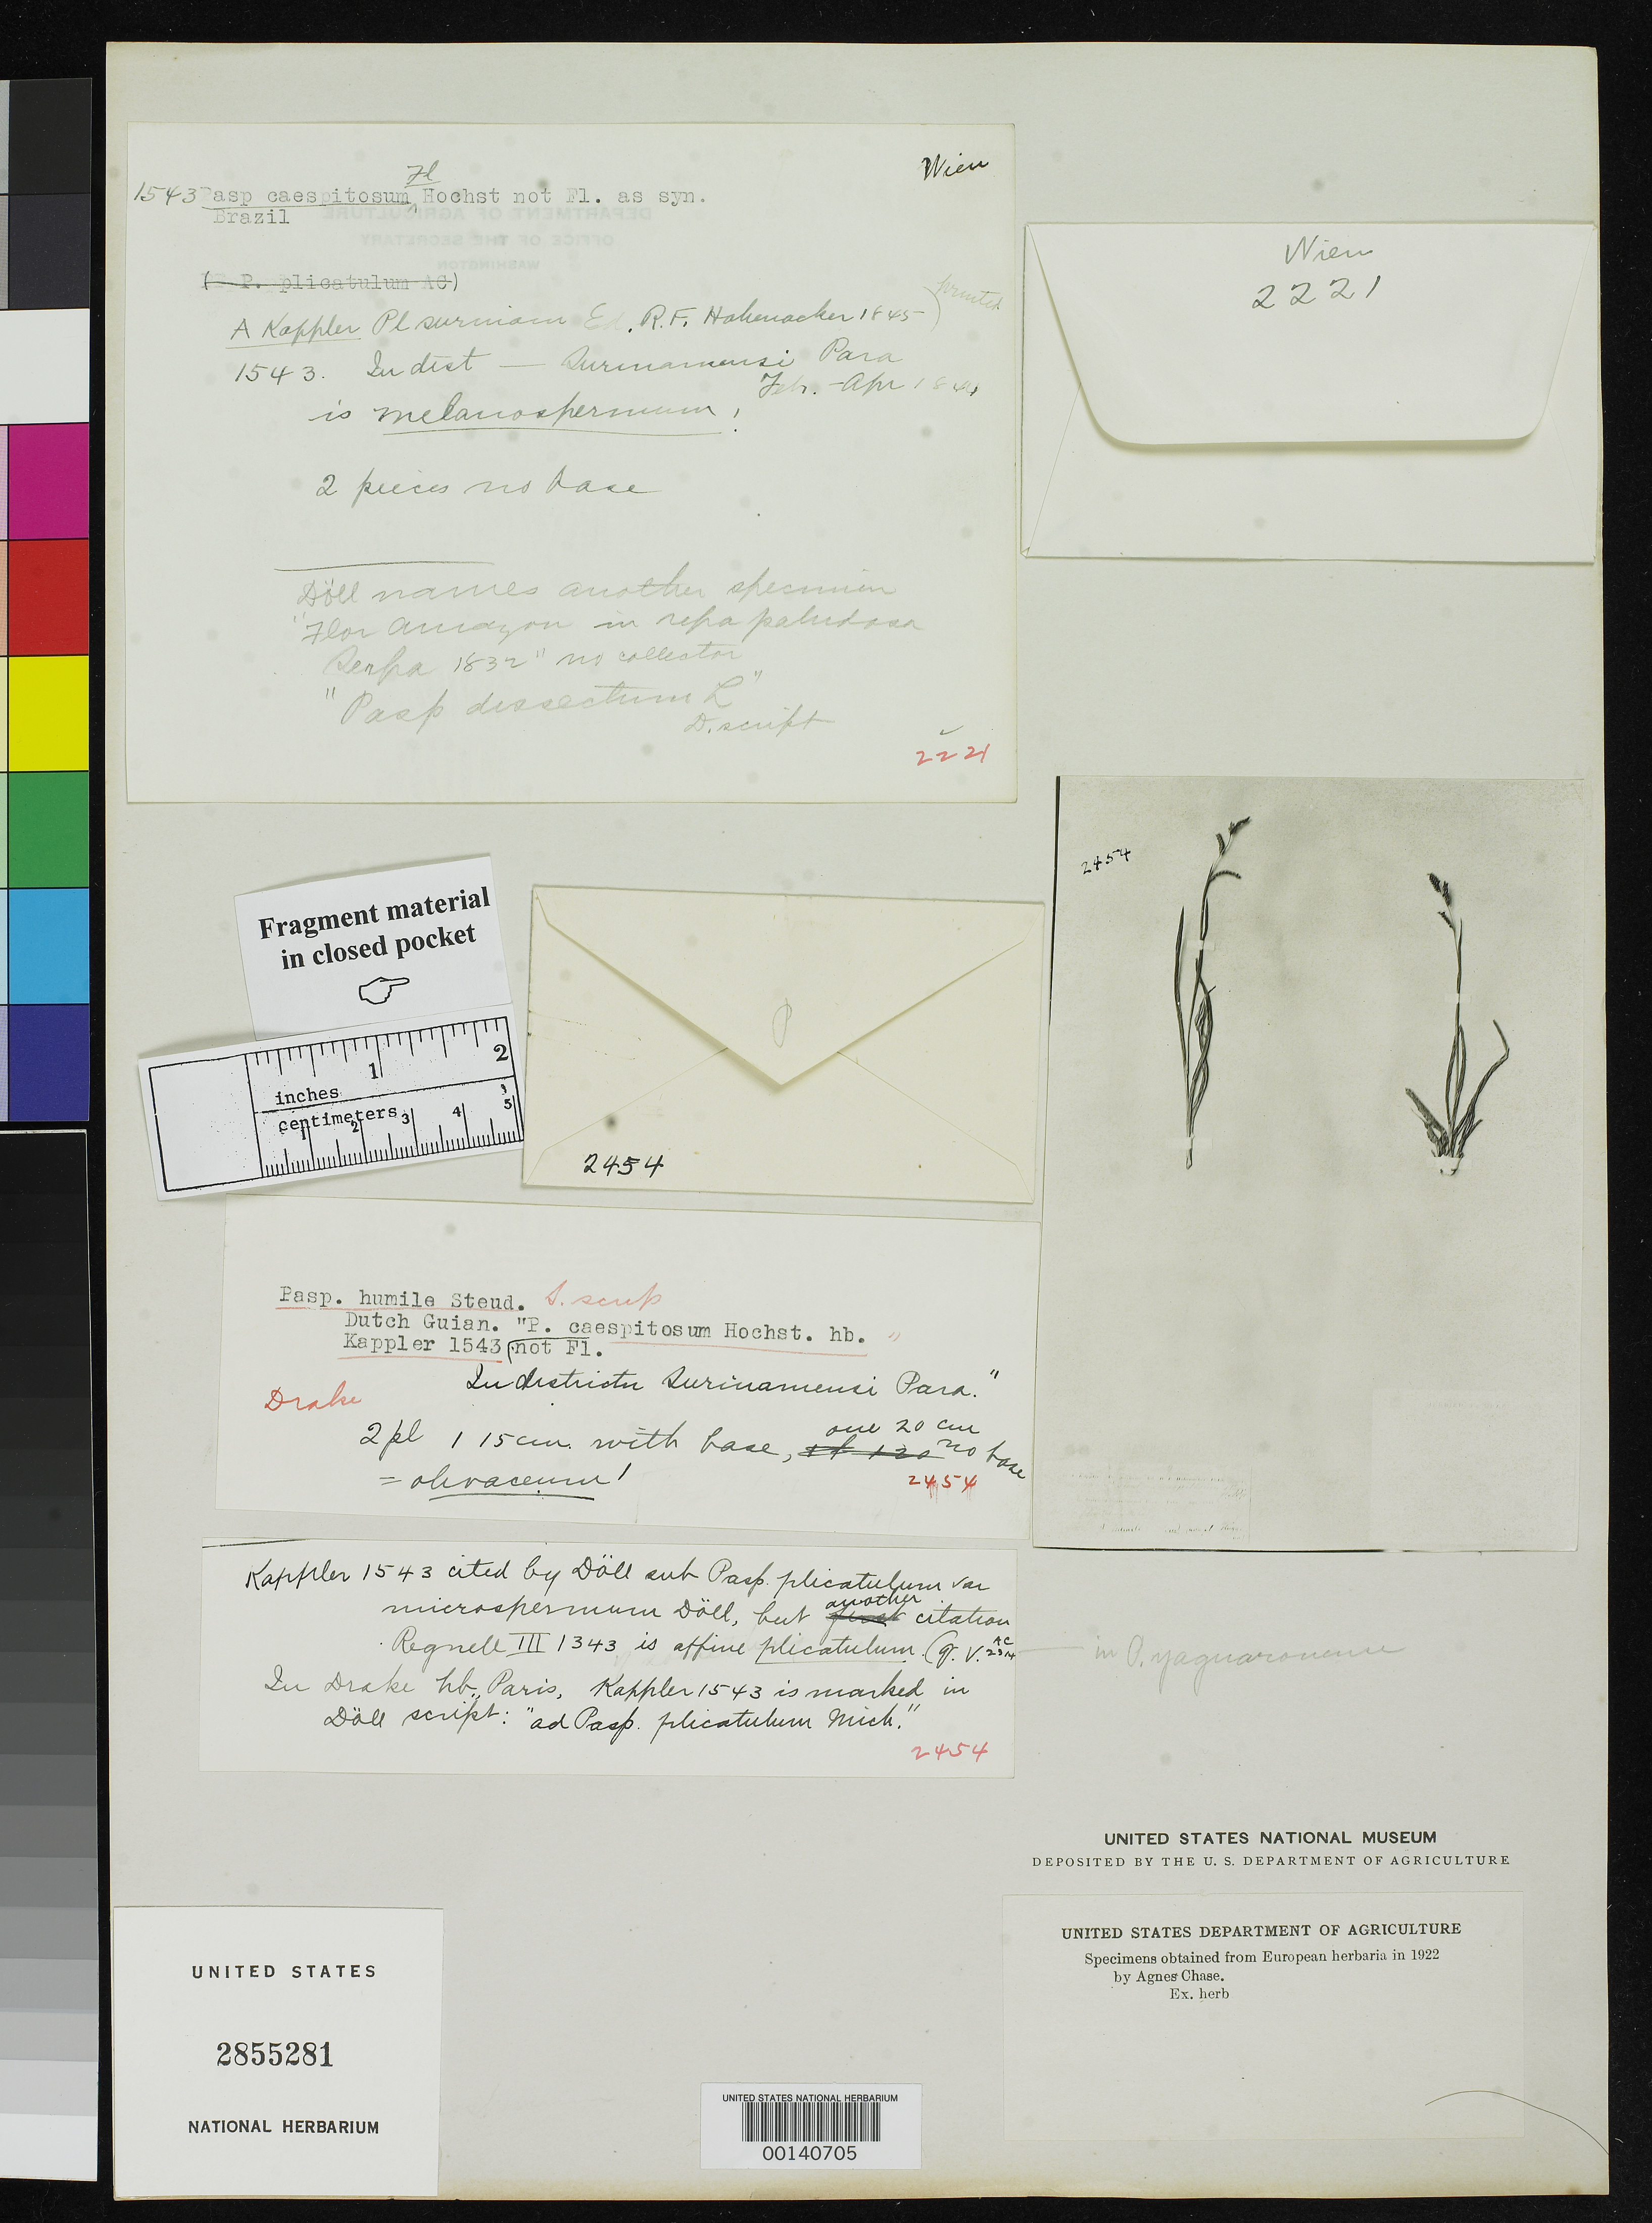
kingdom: Plantae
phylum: Tracheophyta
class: Liliopsida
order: Poales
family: Poaceae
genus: Paspalum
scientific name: Paspalum humile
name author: Steud.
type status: Type Fragment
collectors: A. Kappler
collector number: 1543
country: Suriname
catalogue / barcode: US 2855281